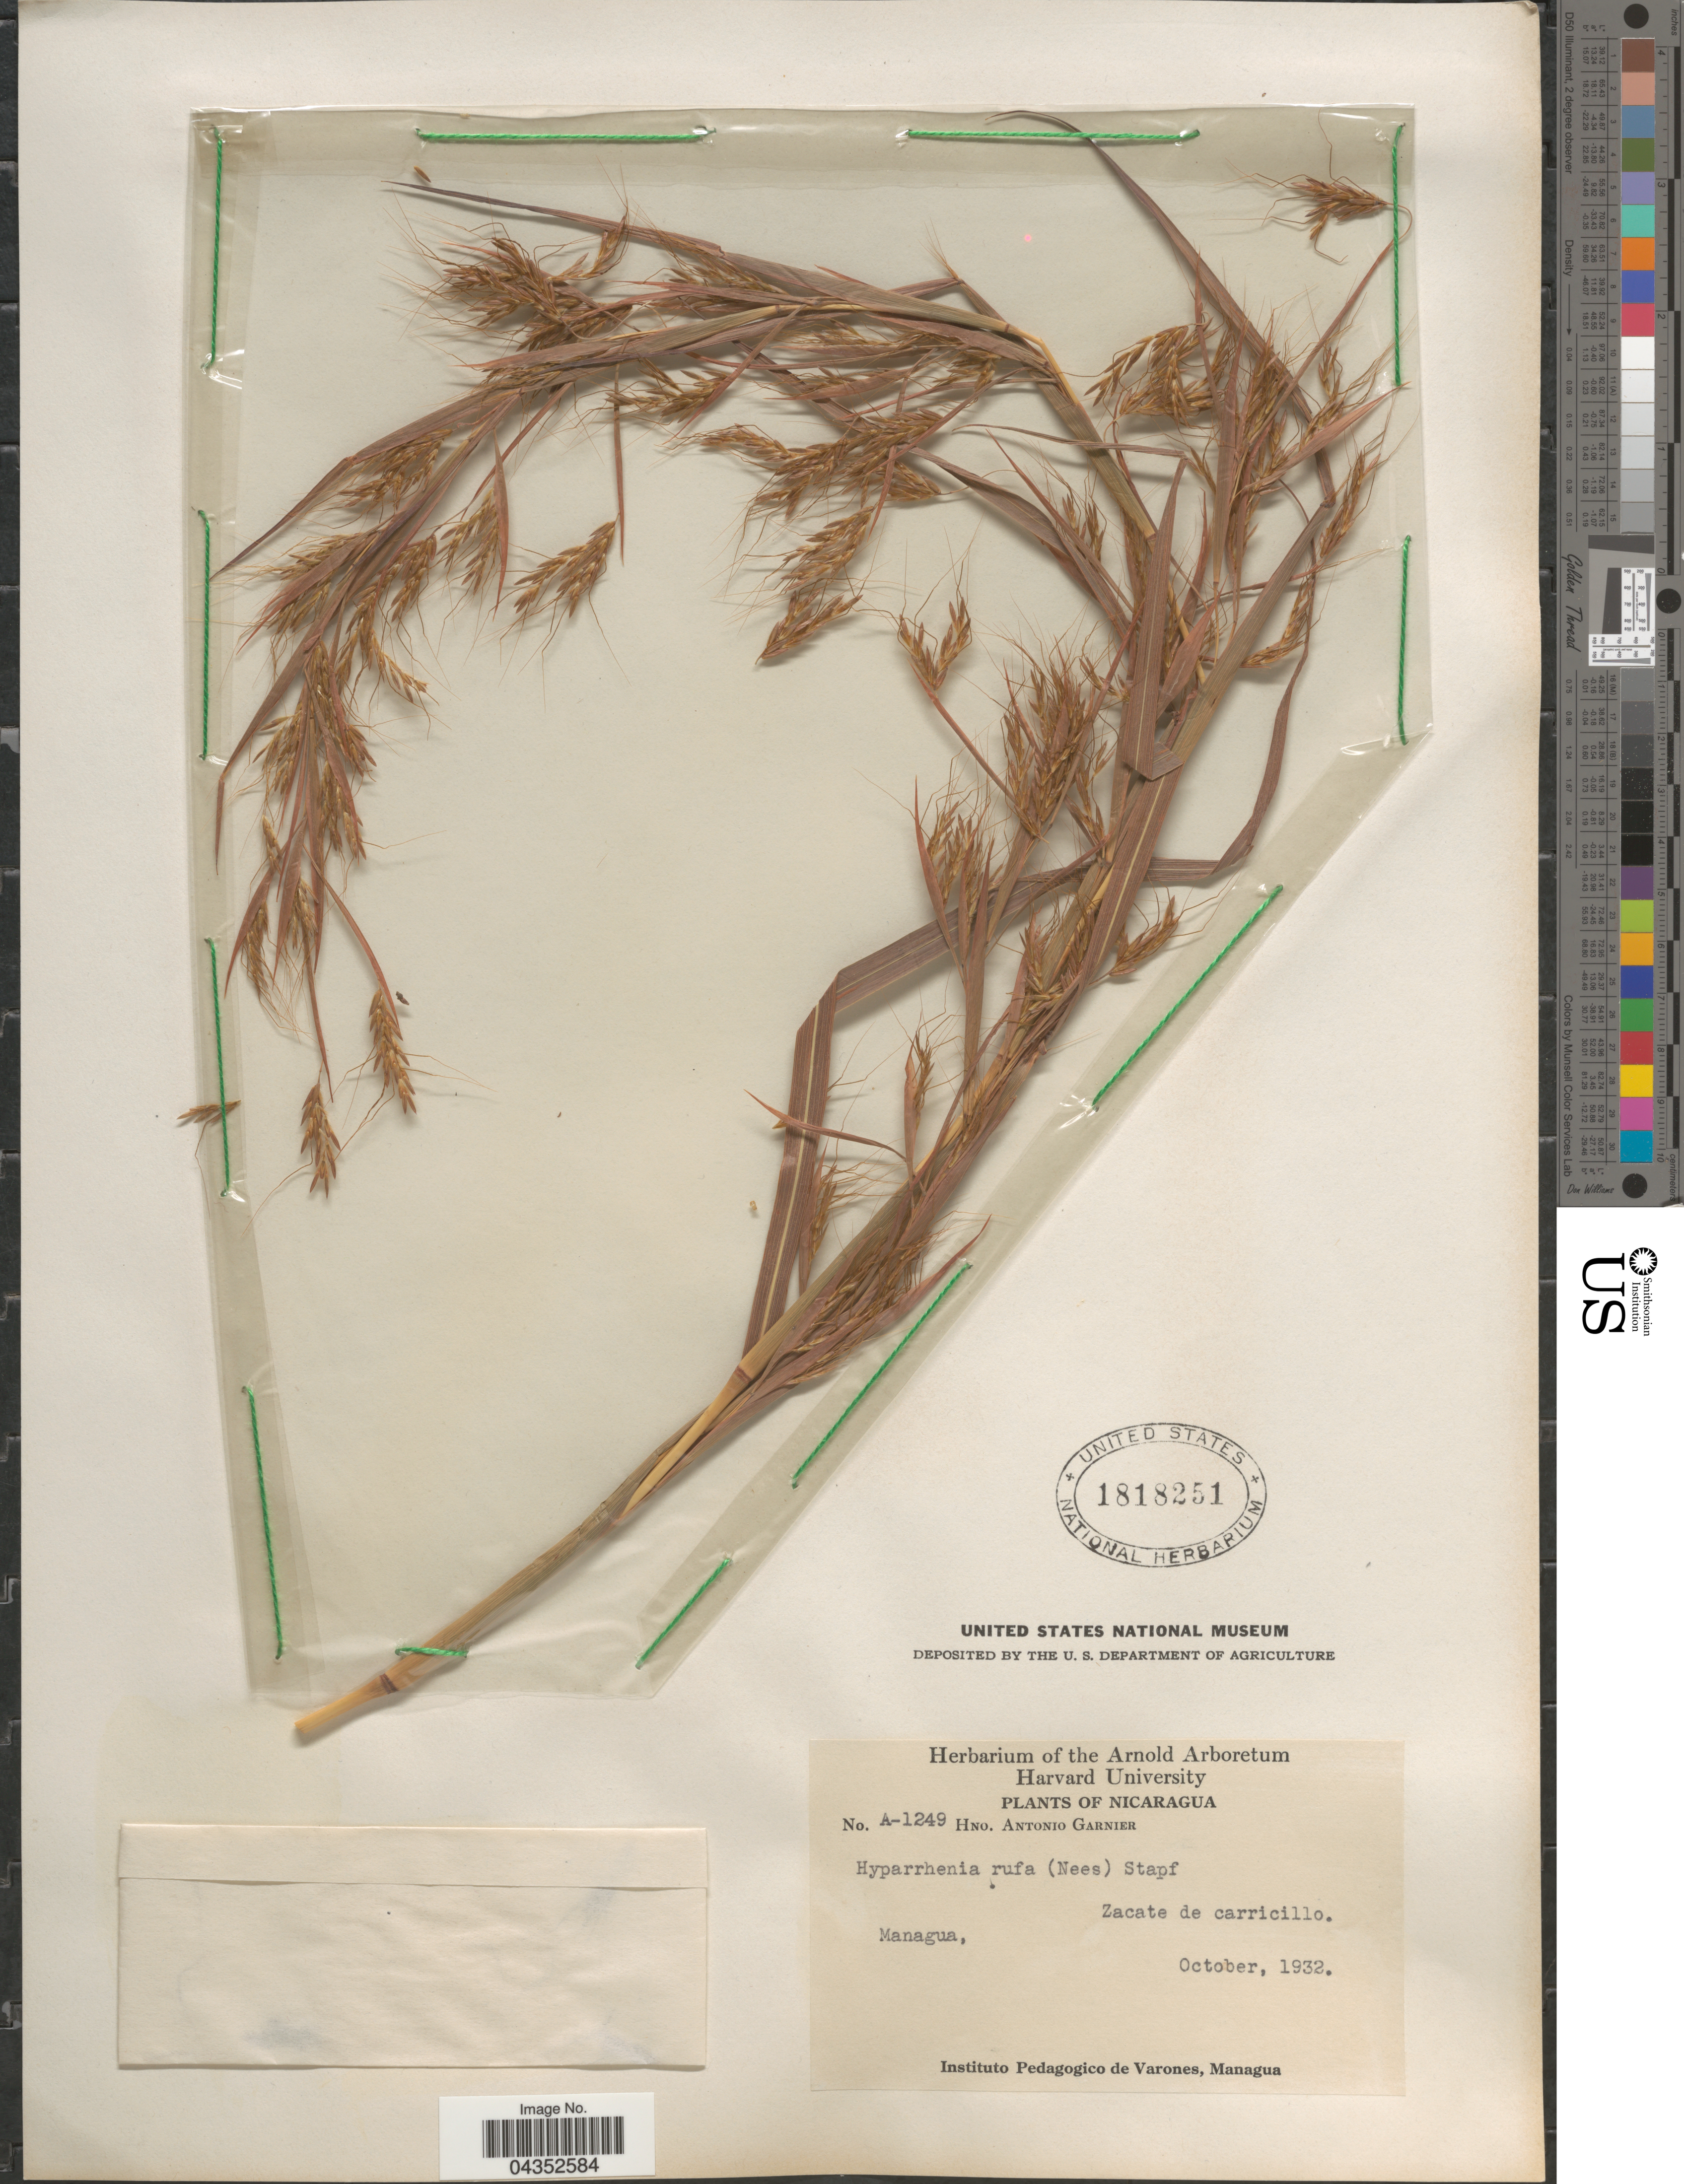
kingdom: Plantae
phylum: Tracheophyta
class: Liliopsida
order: Poales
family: Poaceae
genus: Hyparrhenia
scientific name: Hyparrhenia rufa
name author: (Nees) Stapf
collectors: Bro. A. Garnier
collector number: A-1249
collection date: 1932-10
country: Nicaragua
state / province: Managua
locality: Zacate de carricillo.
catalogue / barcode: US 1818251